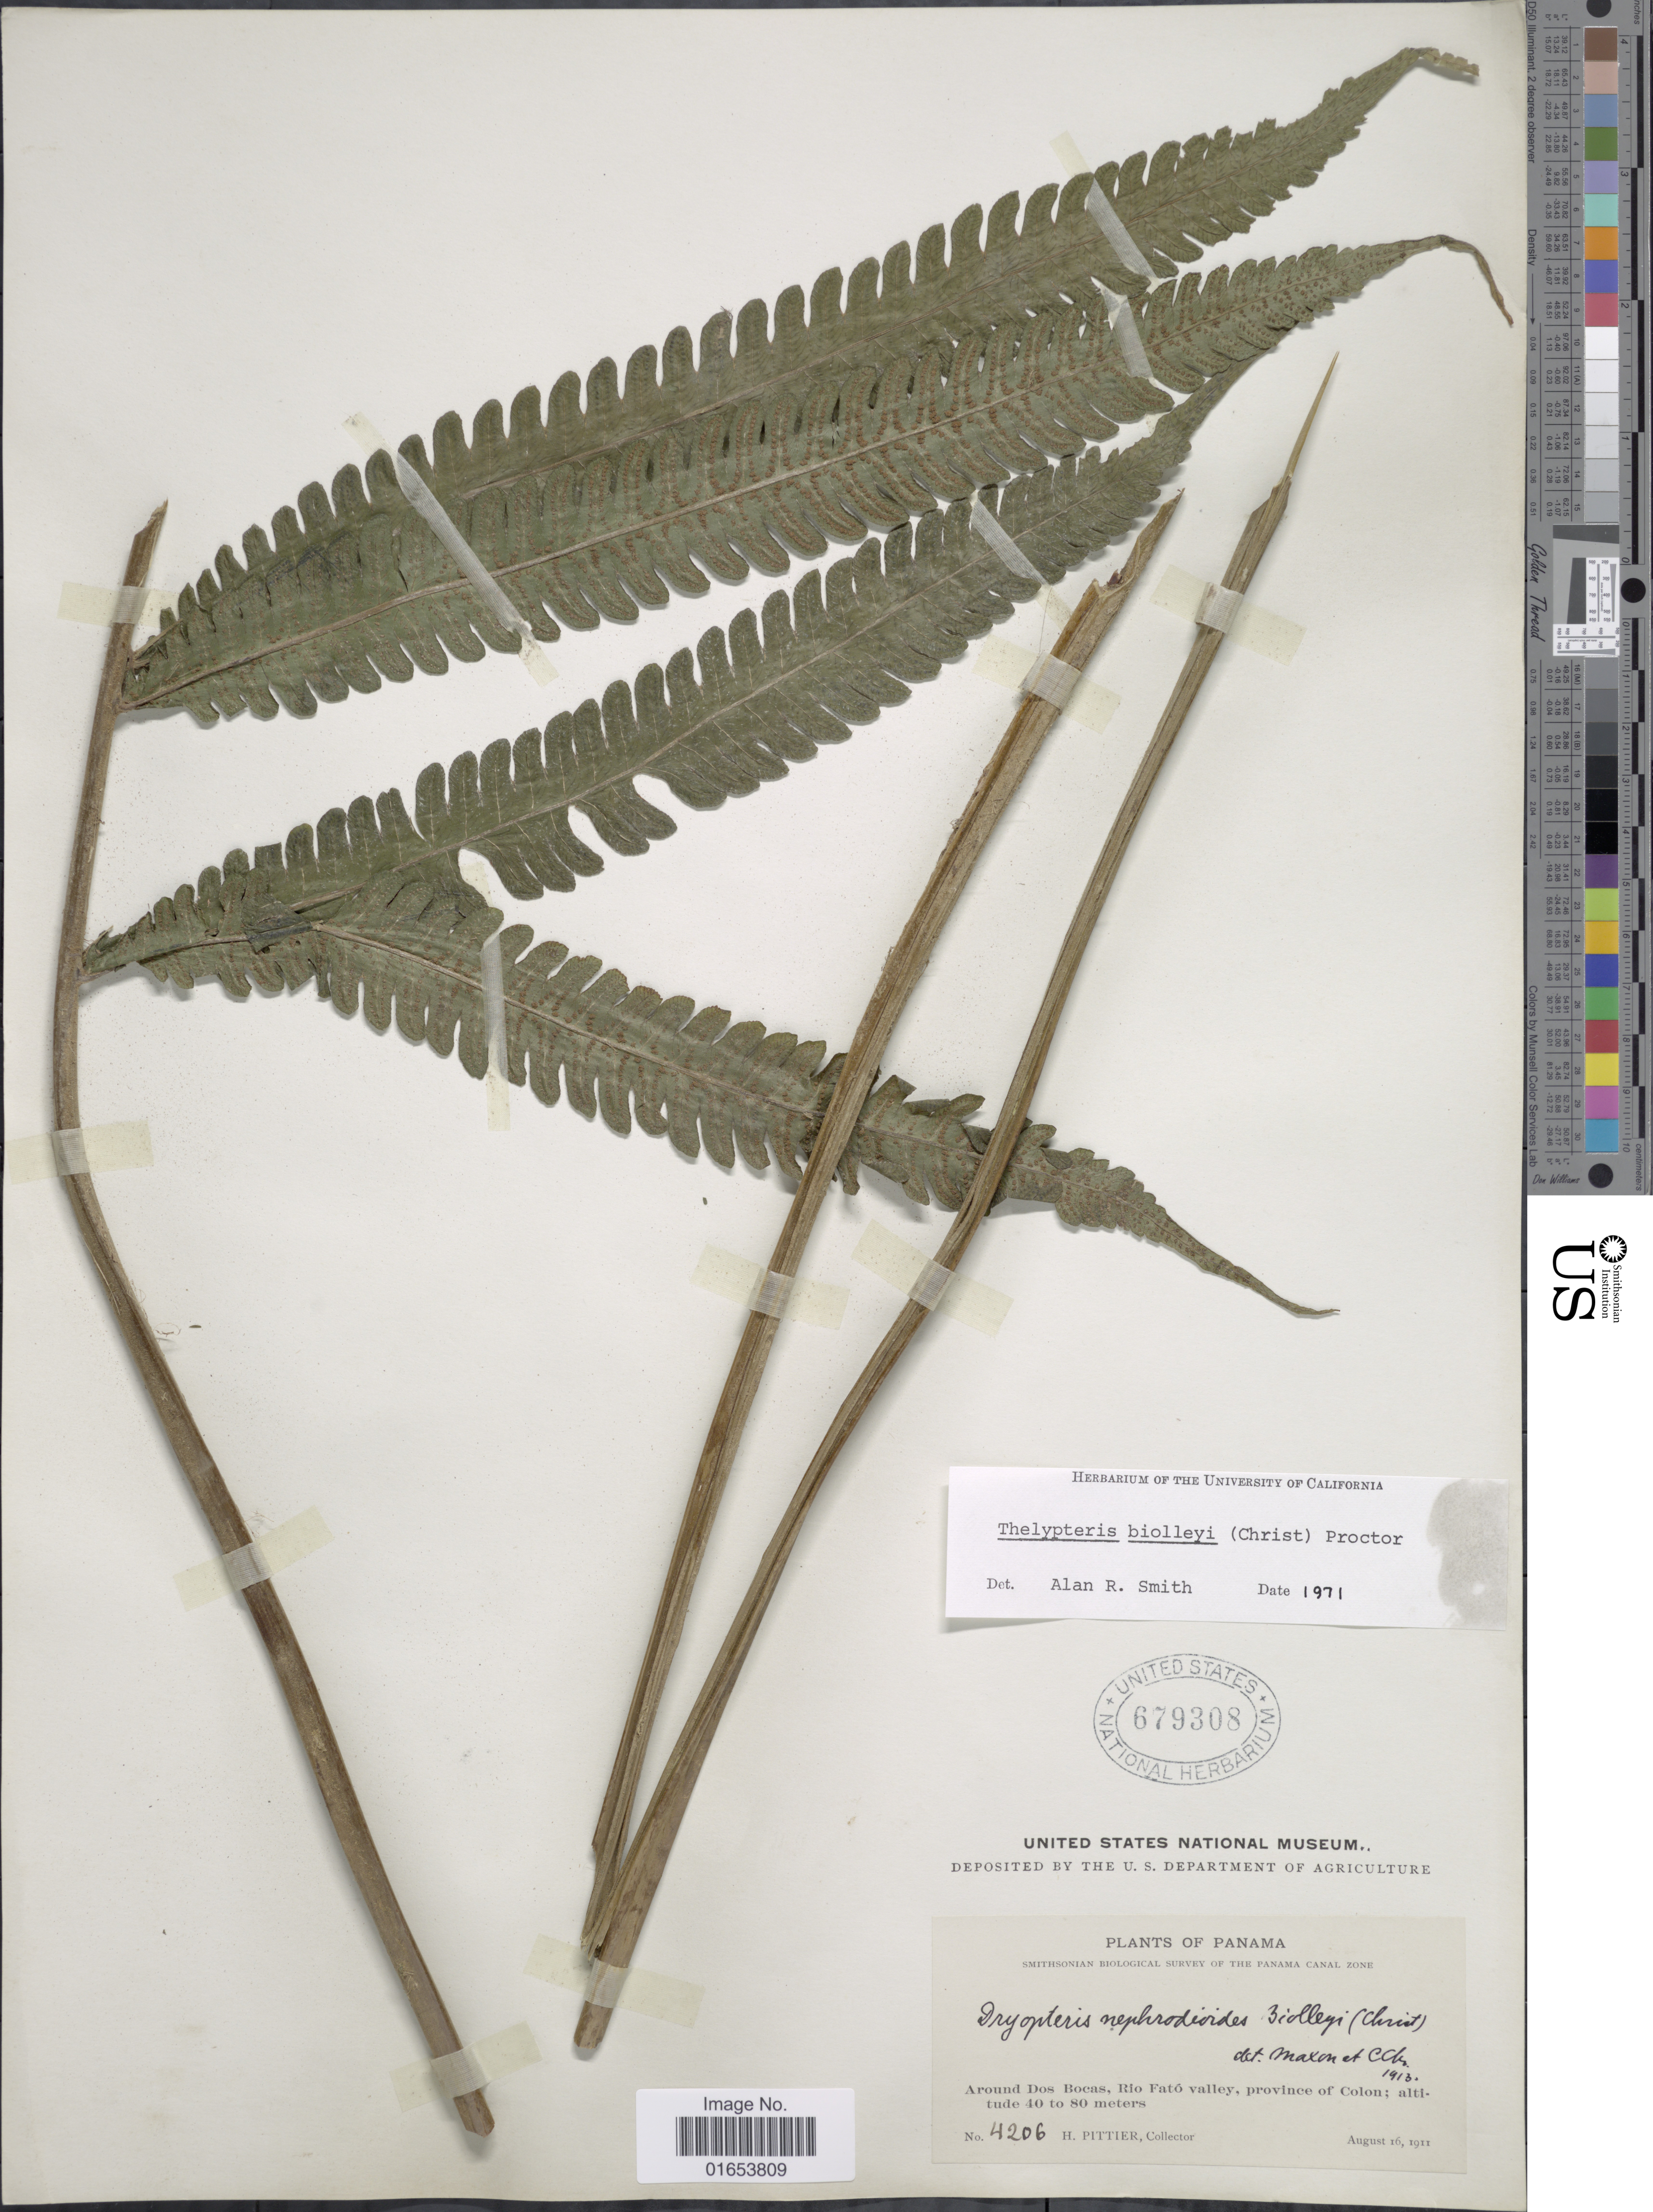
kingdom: Plantae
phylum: Tracheophyta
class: Polypodiopsida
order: Polypodiales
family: Thelypteridaceae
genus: Goniopteris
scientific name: Goniopteris biolleyi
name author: (C. Chr.) Pic. Serm.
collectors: H. F. Pittier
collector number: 4206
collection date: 1911-08-16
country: Panama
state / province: Colón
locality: Around Dos Bocas, Rio Fato valley, province of Colon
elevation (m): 40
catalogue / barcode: US 679308